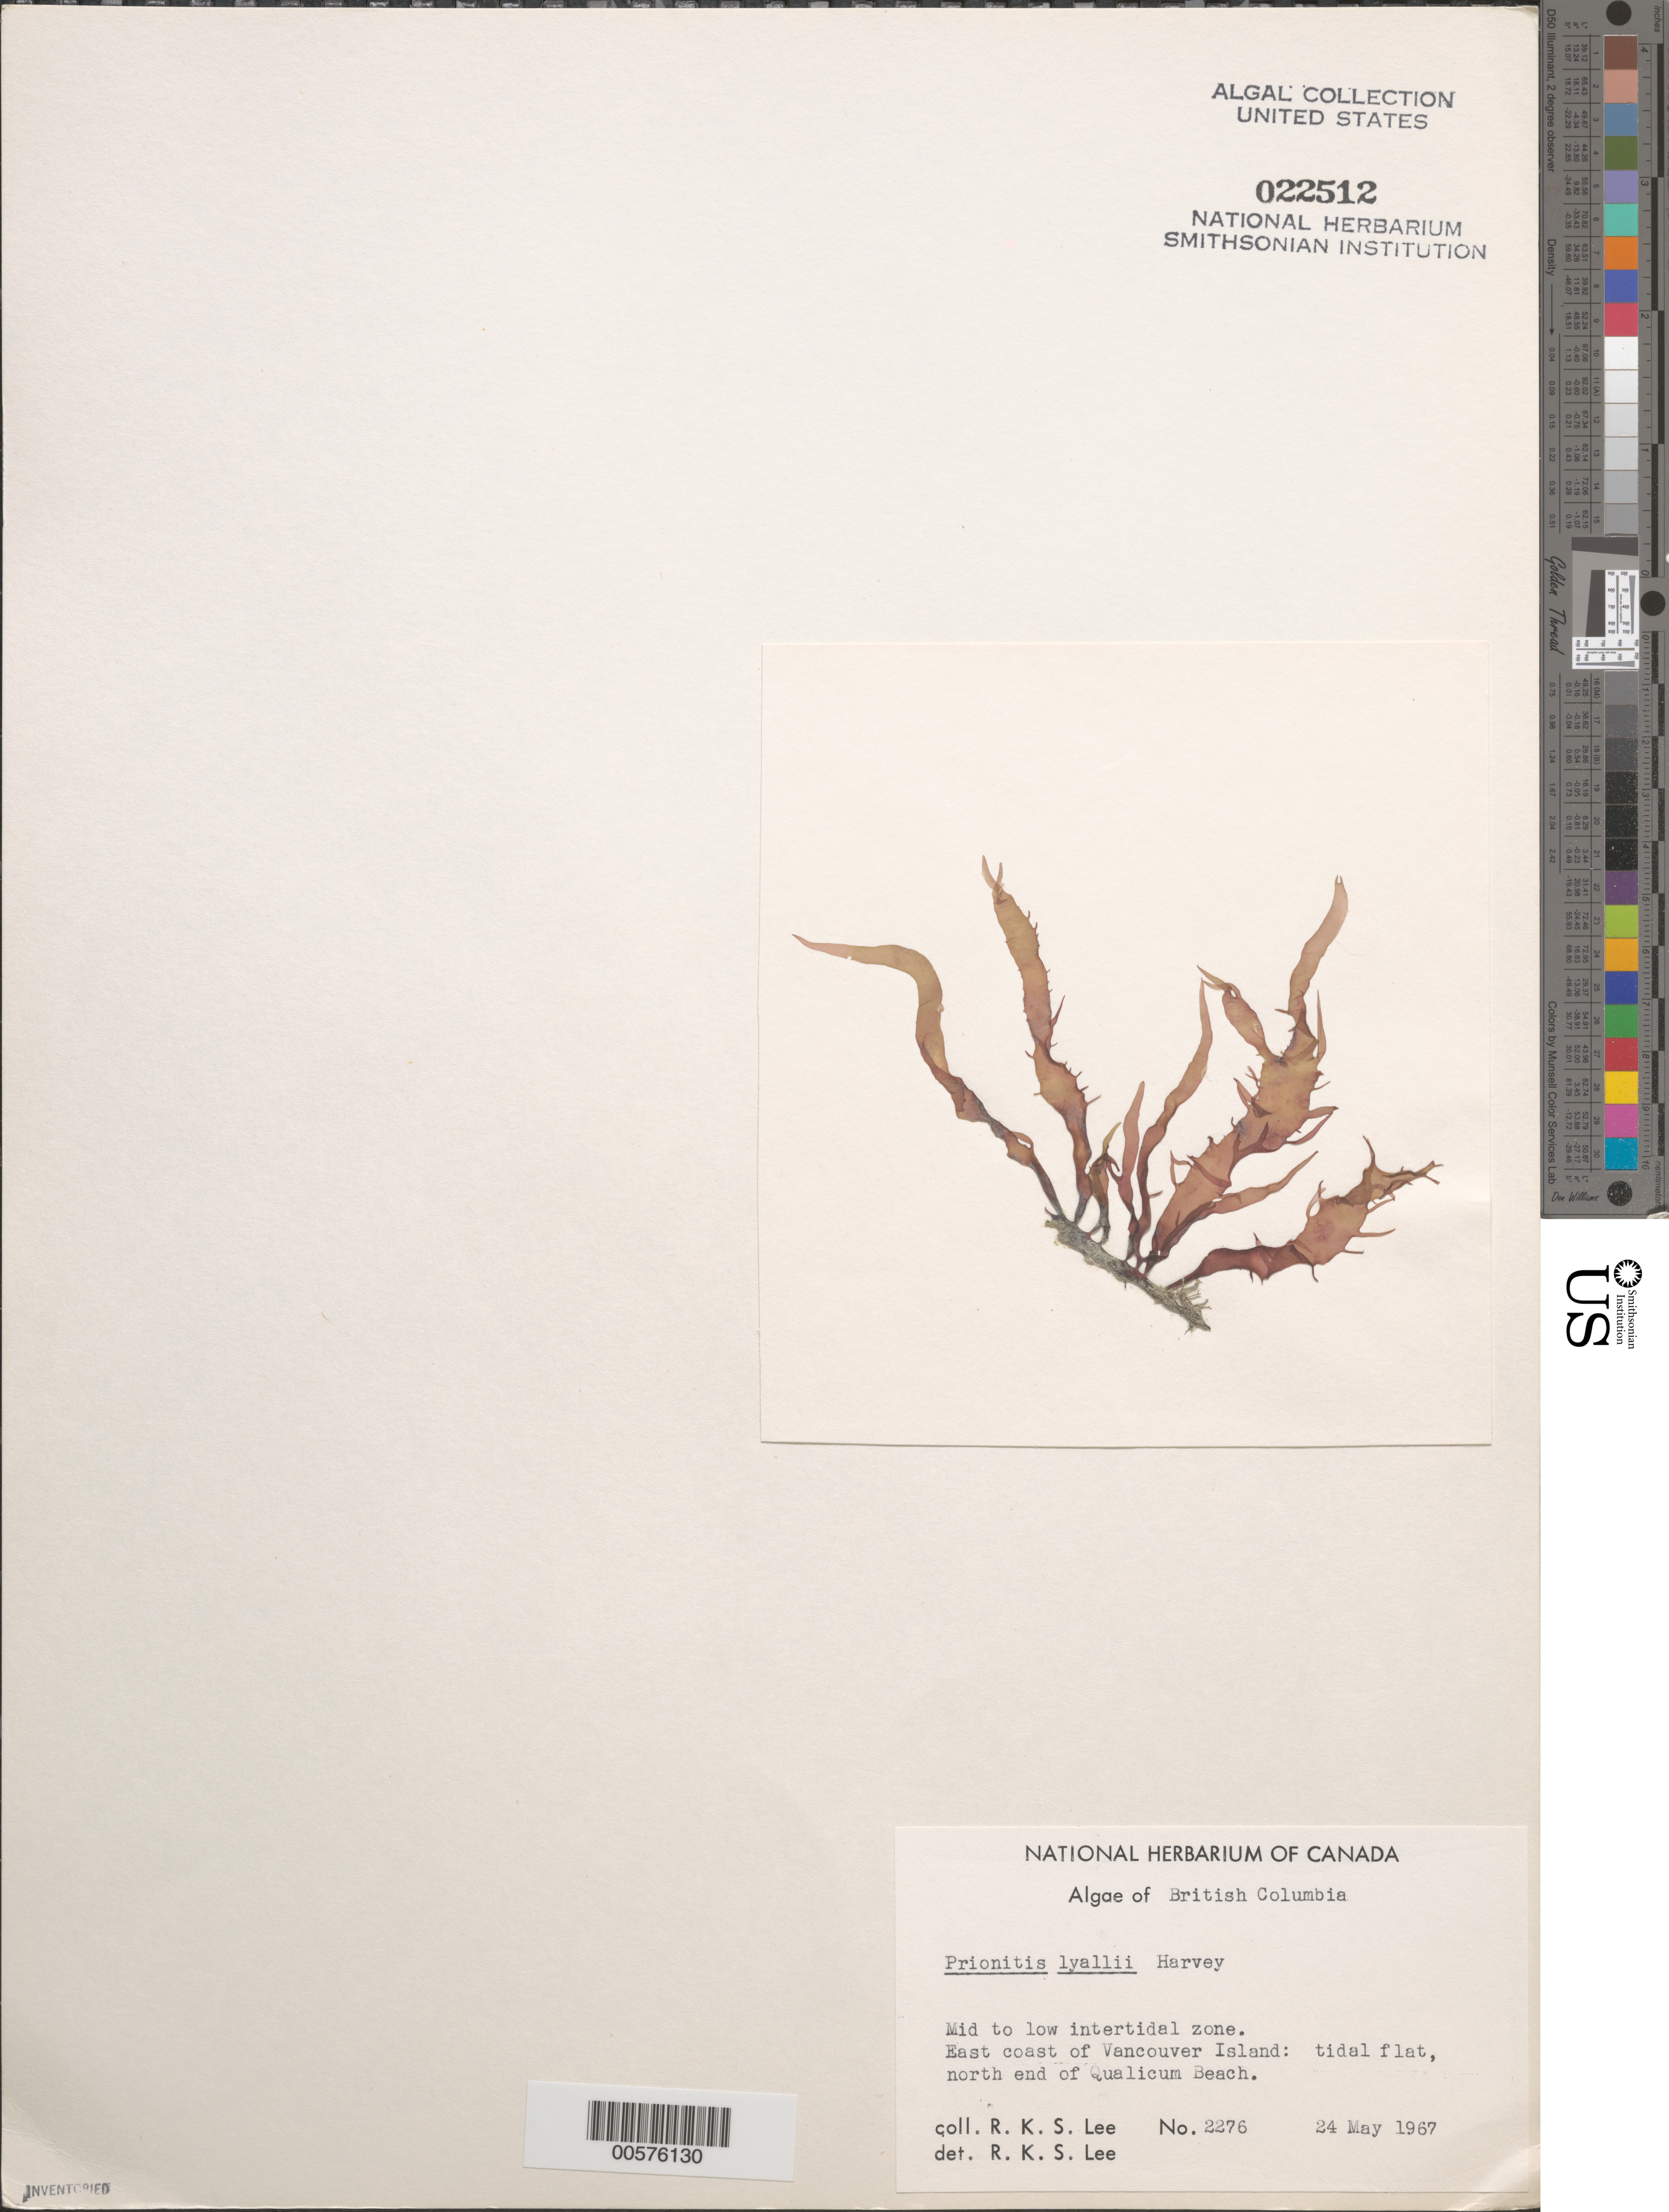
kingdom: Plantae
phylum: Rhodophyta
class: Florideophyceae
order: Cryptonemiales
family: Cryptonemiaceae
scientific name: Prionitis sternbergii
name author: (C. Agardh) J. Agardh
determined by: Algae name updating Project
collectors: R. Lee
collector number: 2276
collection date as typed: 24 May 1967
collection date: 1967-05-24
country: Canada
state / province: British Columbia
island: Vancouver Island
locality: Qualicum Beach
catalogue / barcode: US 22512